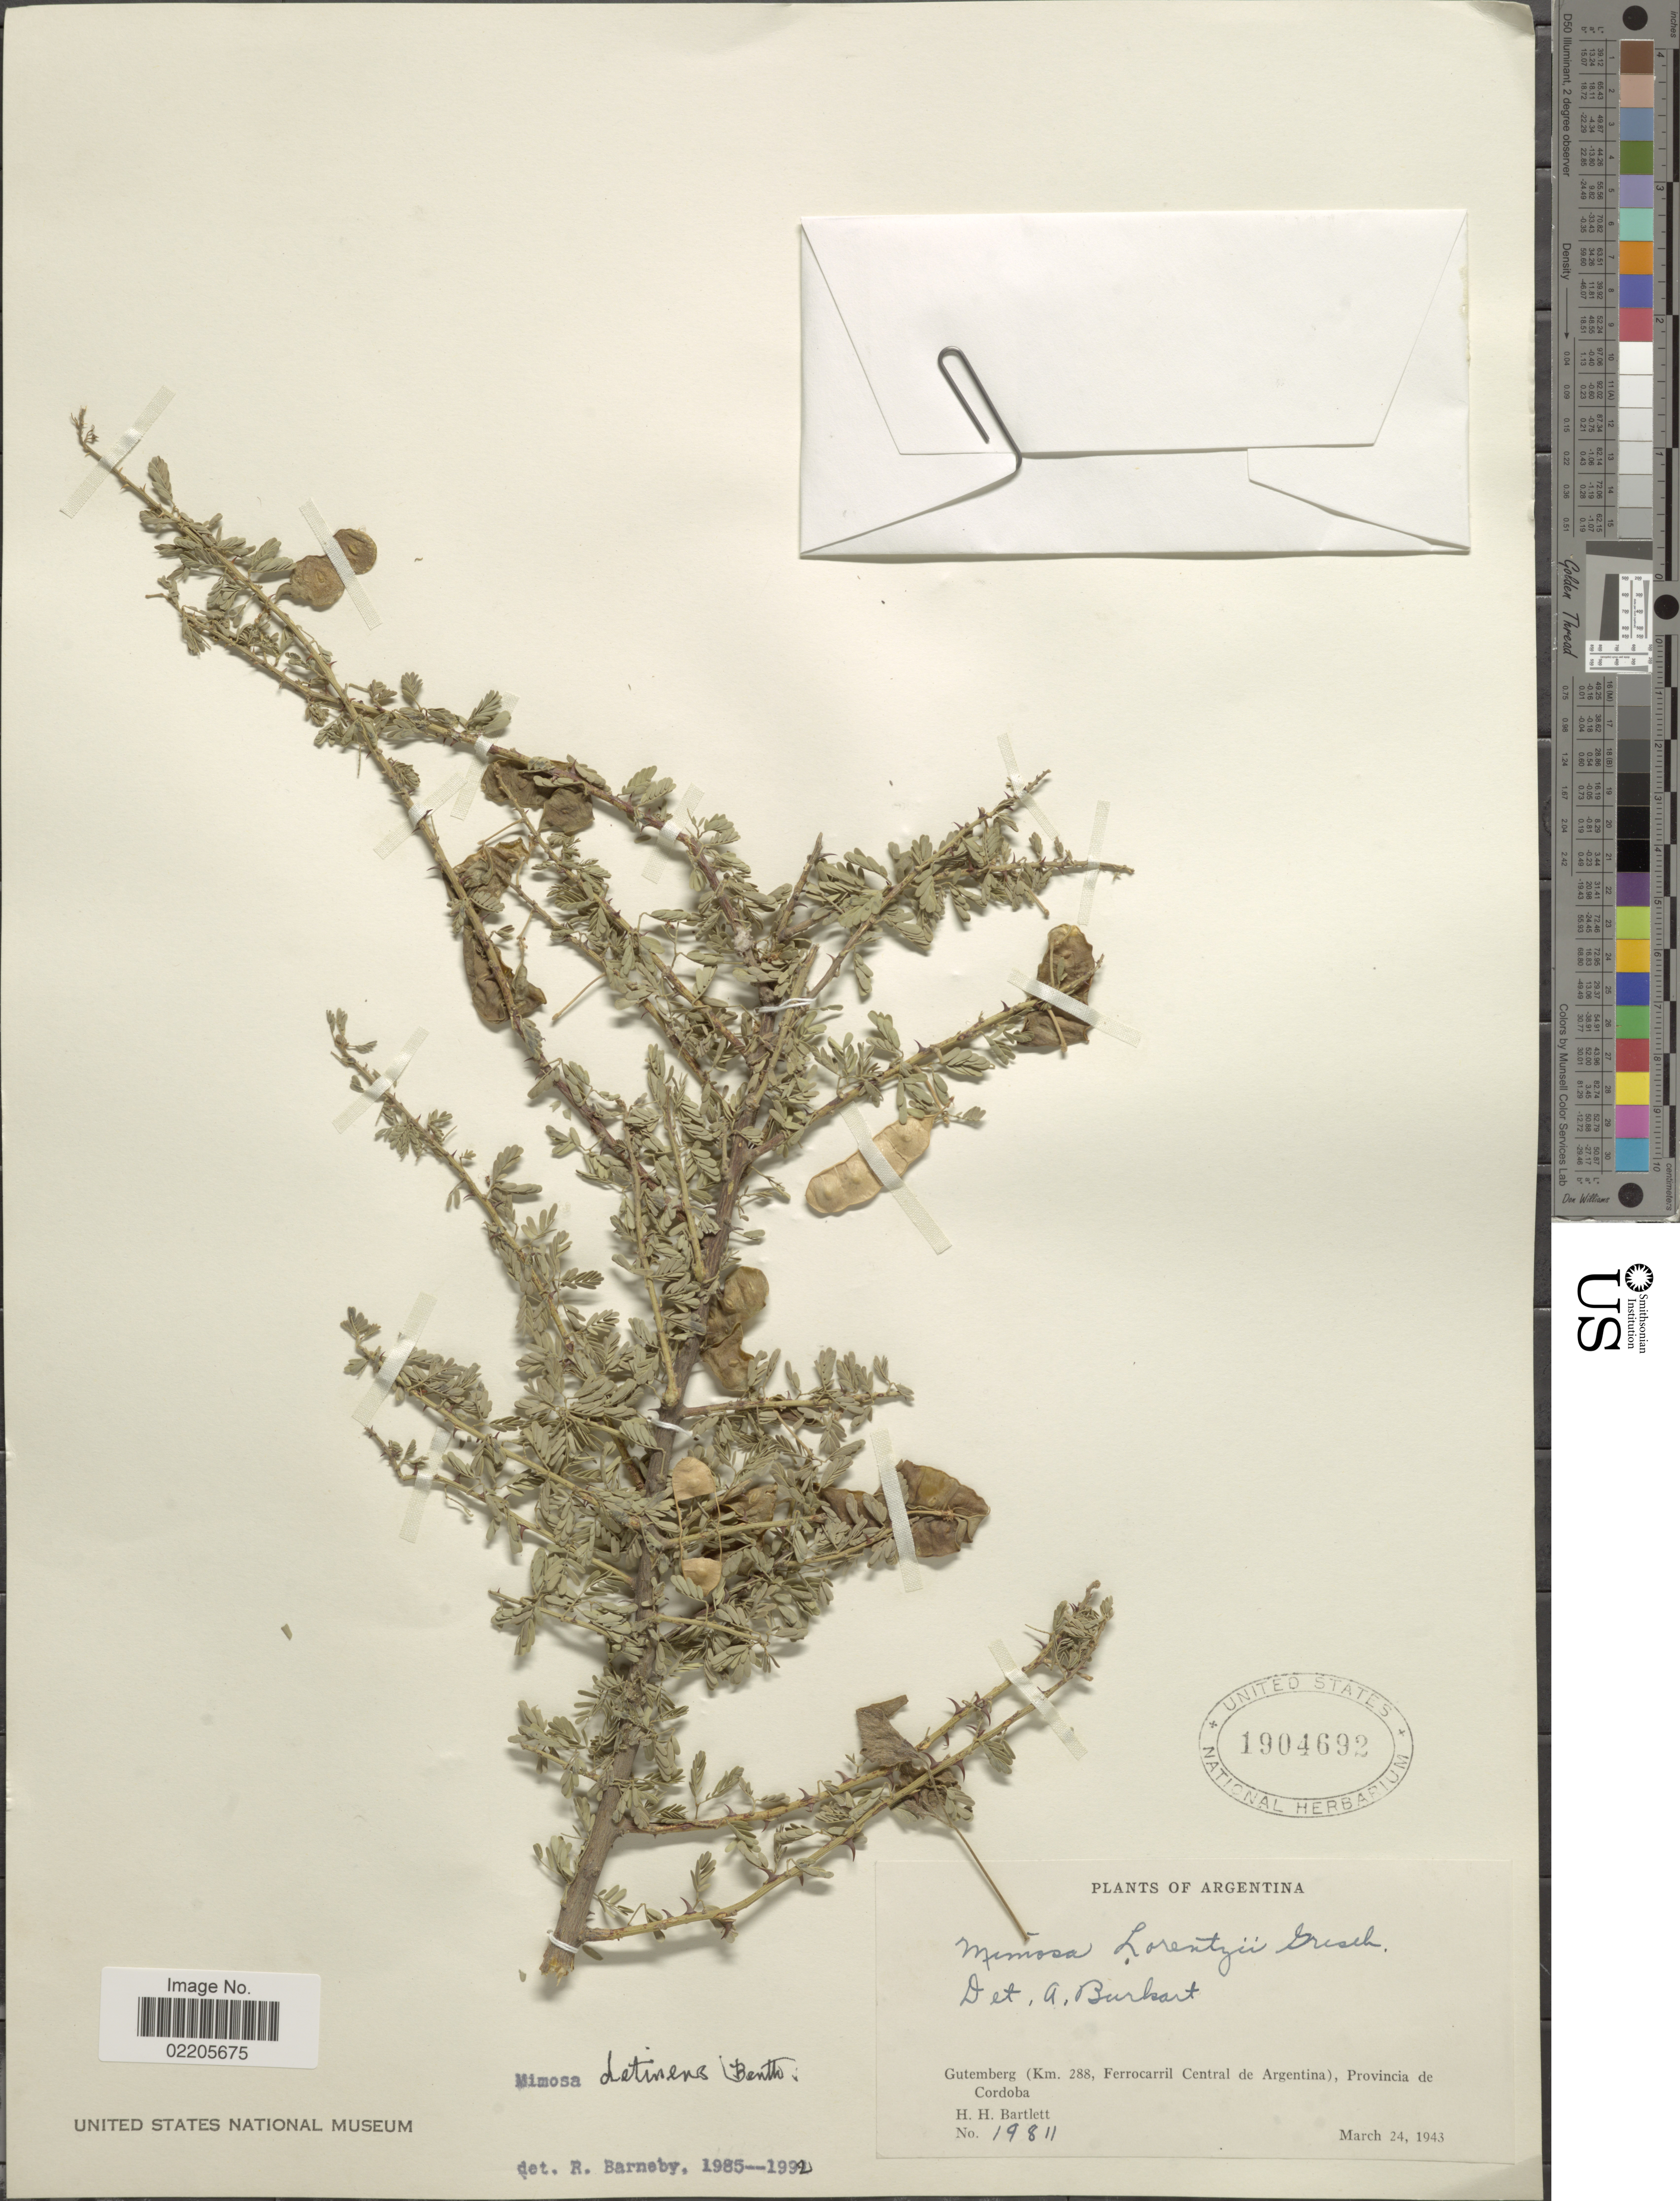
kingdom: Plantae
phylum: Tracheophyta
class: Magnoliopsida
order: Fabales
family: Fabaceae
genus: Mimosa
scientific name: Mimosa detinens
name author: Benth.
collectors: H. H. Bartlett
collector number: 19811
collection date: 1943-03-24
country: Argentina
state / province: Cordoba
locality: Gutemberg (Km. 288, Ferrocarril Central de Argentina), Provincia de Cordoba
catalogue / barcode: US 1904692